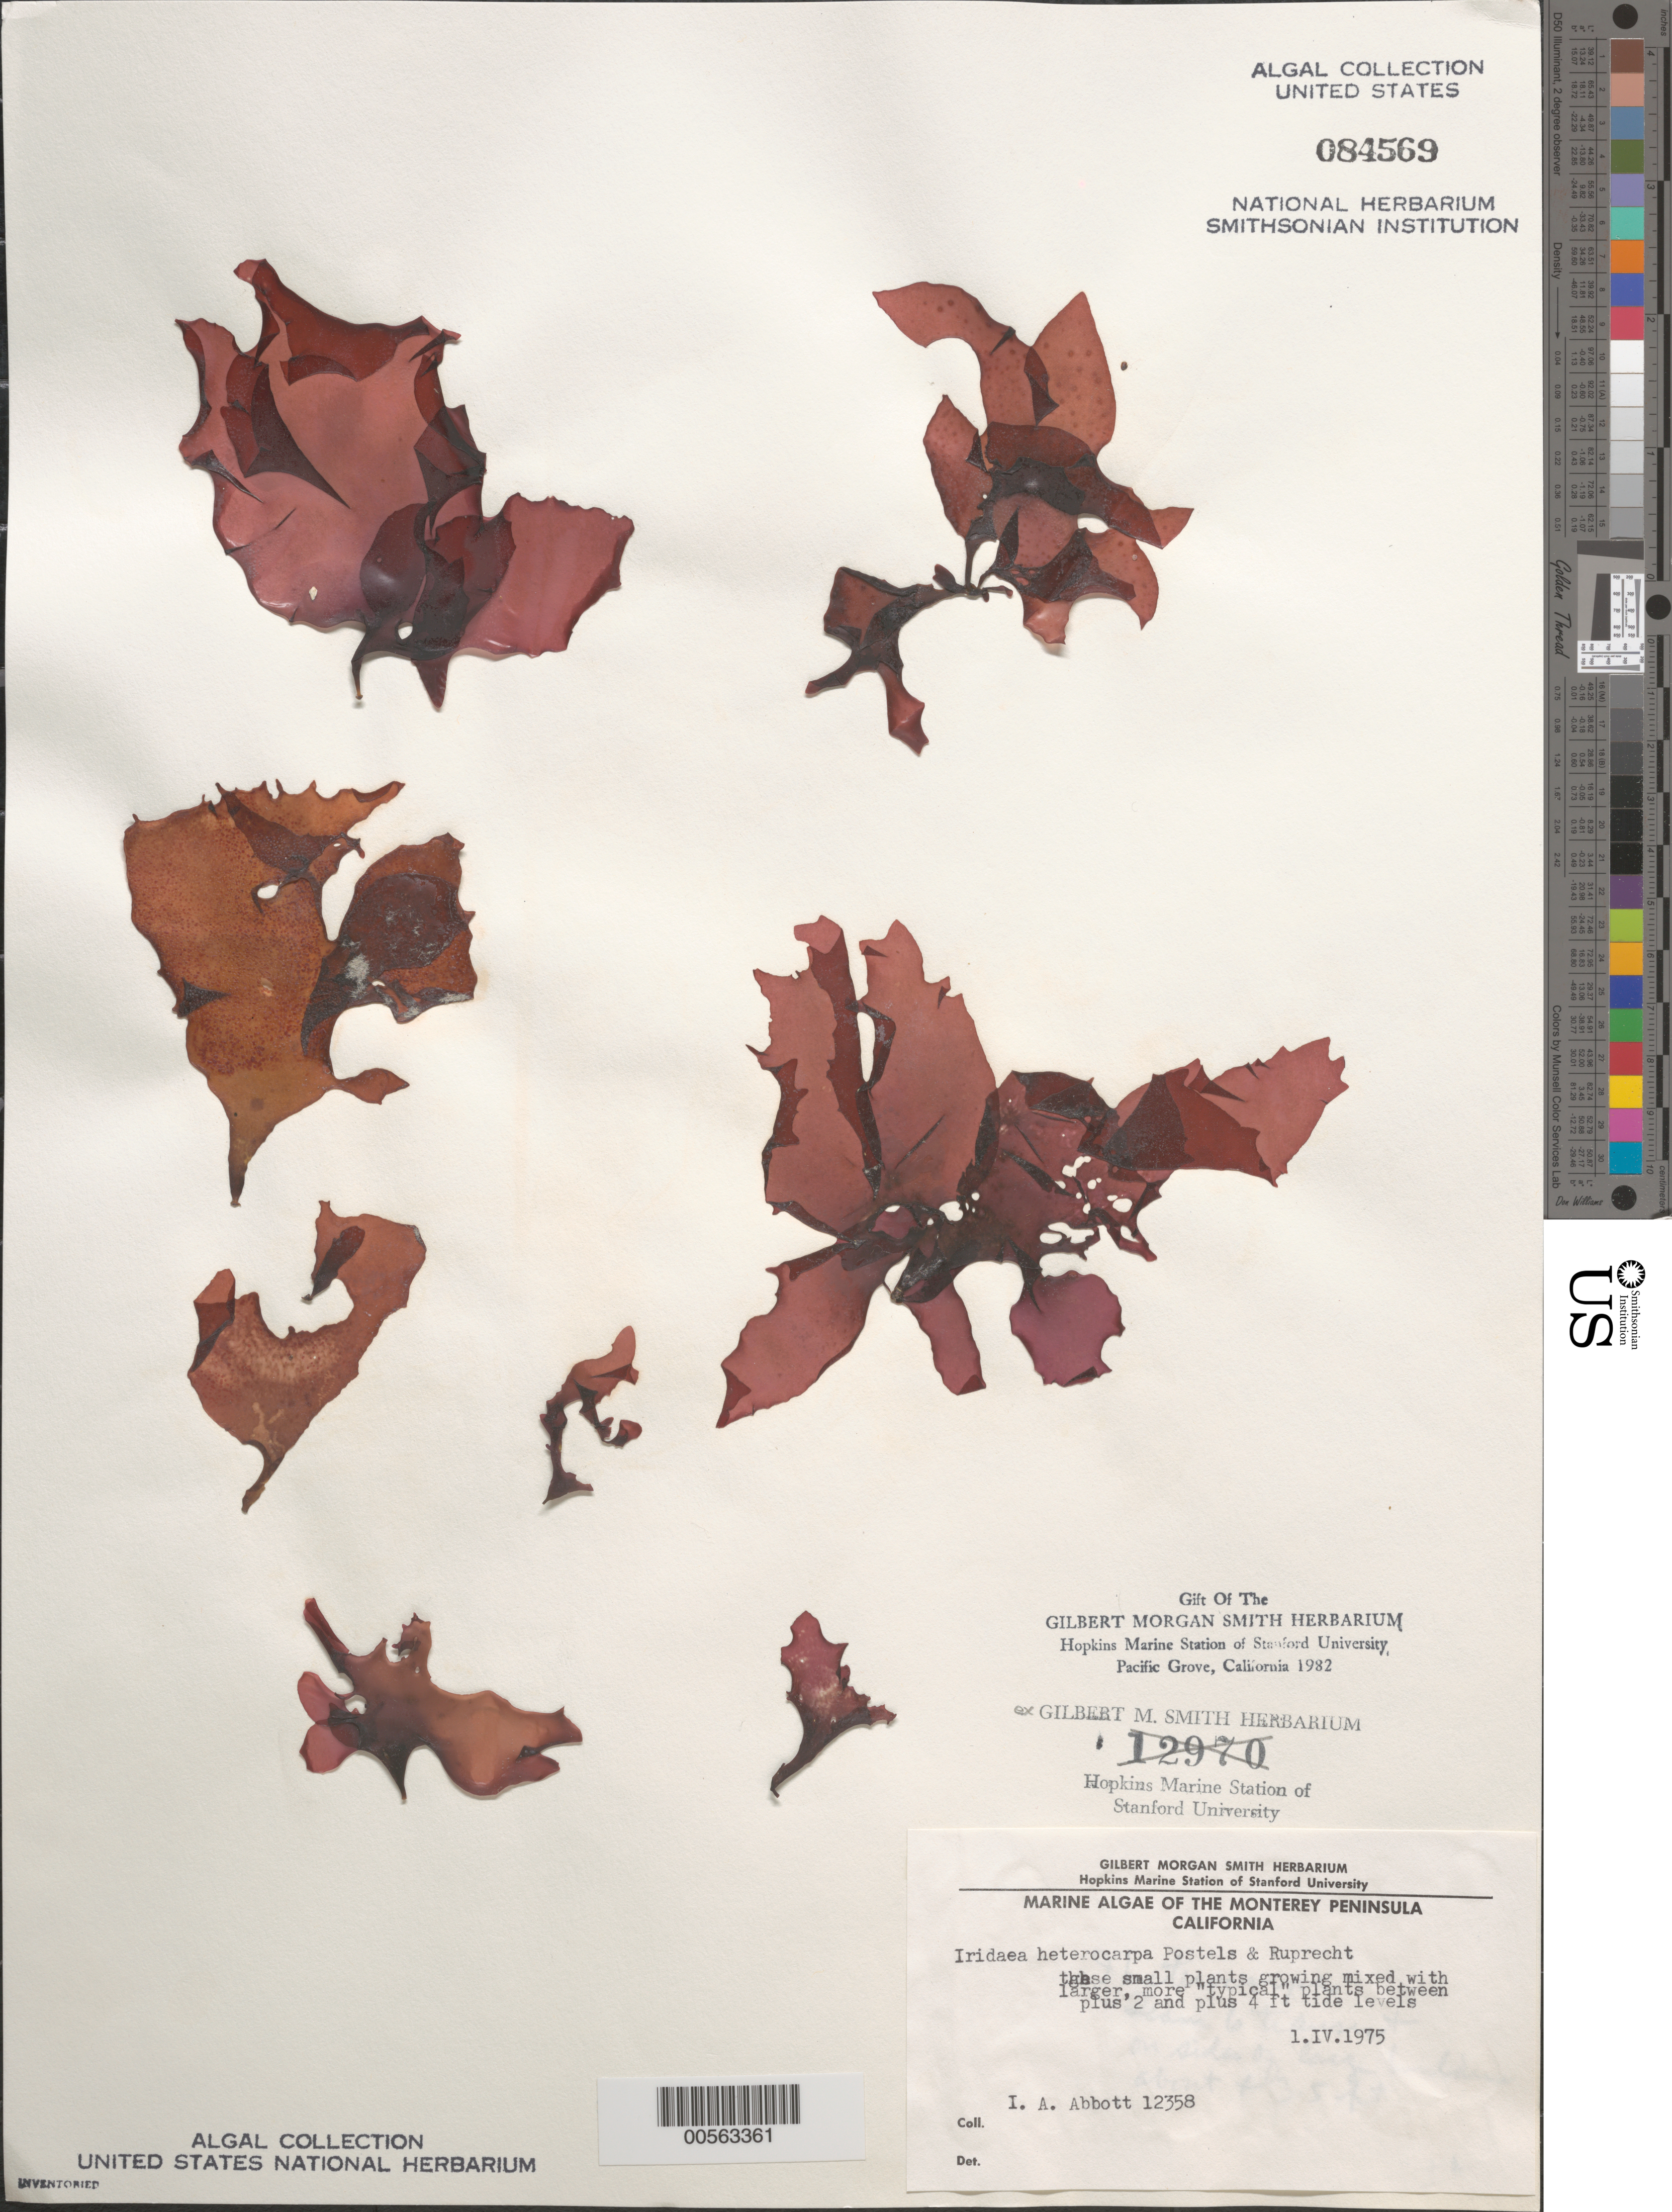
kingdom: Plantae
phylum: Rhodophyta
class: Florideophyceae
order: Gigartinales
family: Gigartinaceae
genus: Chondrus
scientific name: Chondrus crispus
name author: Stackh.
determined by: Algae name updating Project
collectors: I. A. Abbott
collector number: IAA 12358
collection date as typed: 01 Apr 1975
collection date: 1975-04-01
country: United States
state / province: California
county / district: Monterey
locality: Monterey Peninsula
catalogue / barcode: US 84569